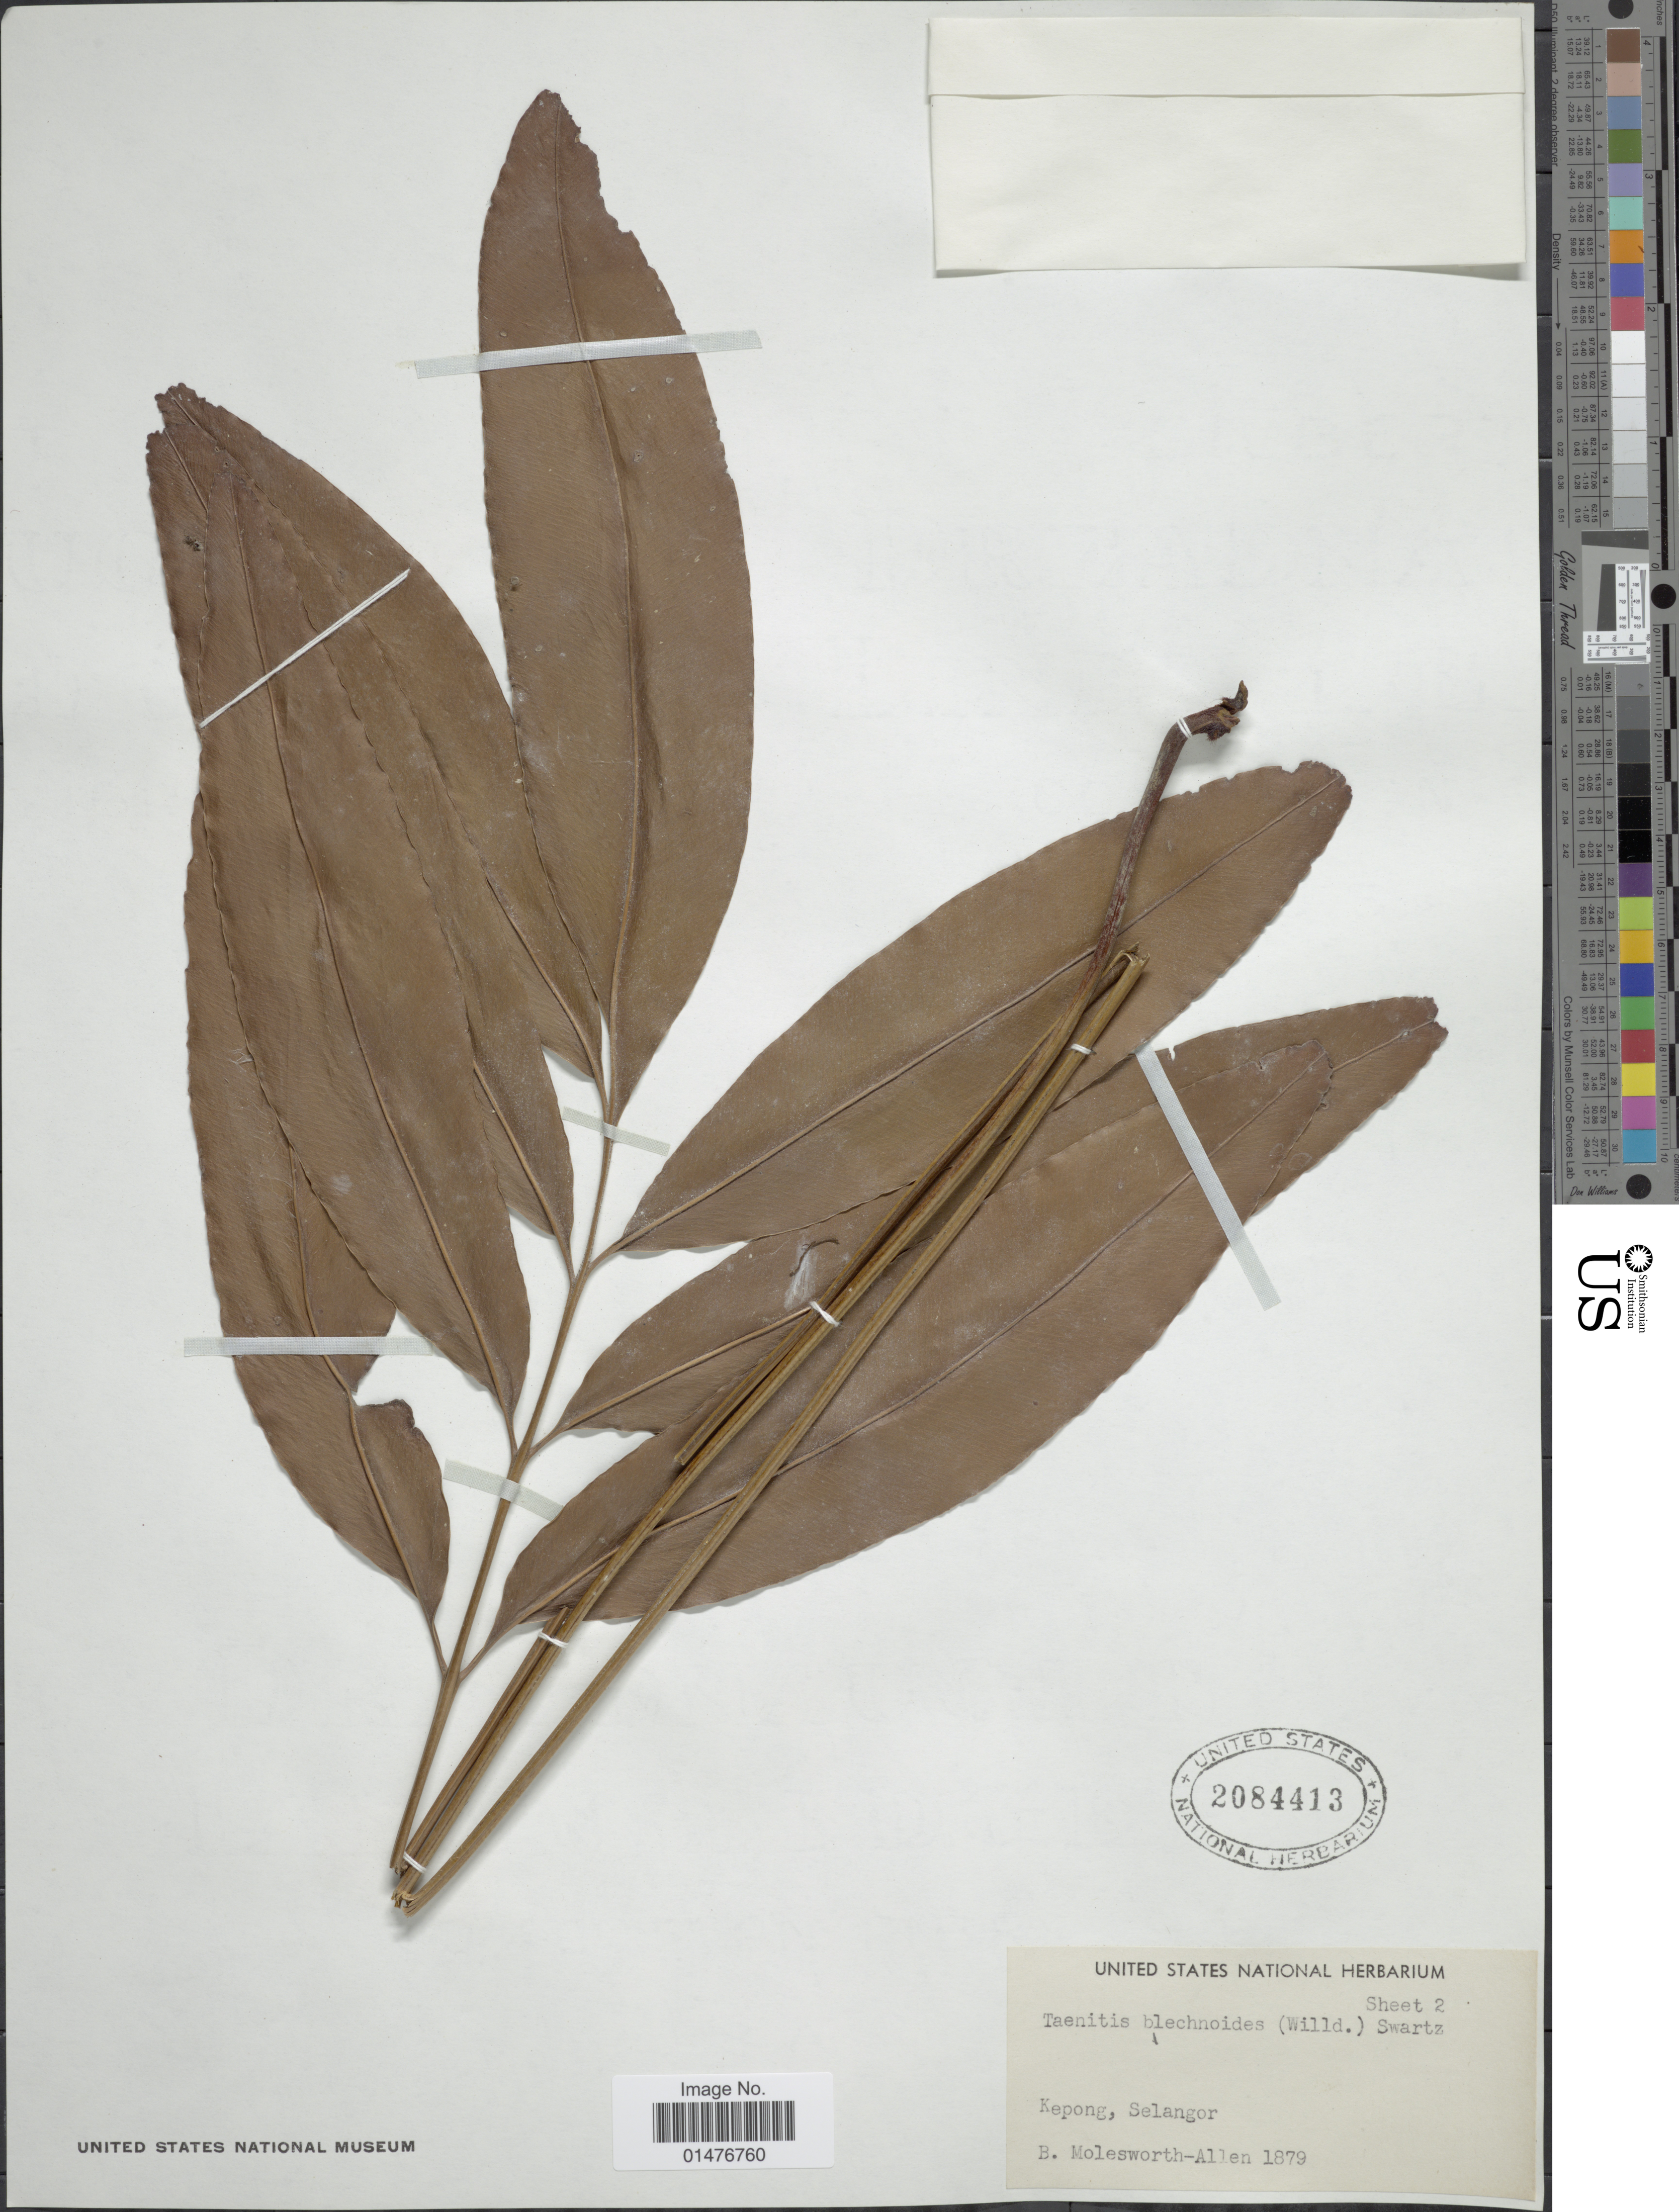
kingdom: Plantae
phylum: Tracheophyta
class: Polypodiopsida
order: Polypodiales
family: Pteridaceae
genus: Taenitis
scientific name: Taenitis blechnoides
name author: (Willd.) Sw.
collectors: B. E. G. Molesworth-Allen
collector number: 1879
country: Malaysia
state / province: Selangor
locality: Kepong, Selangor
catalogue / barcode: US 2084413